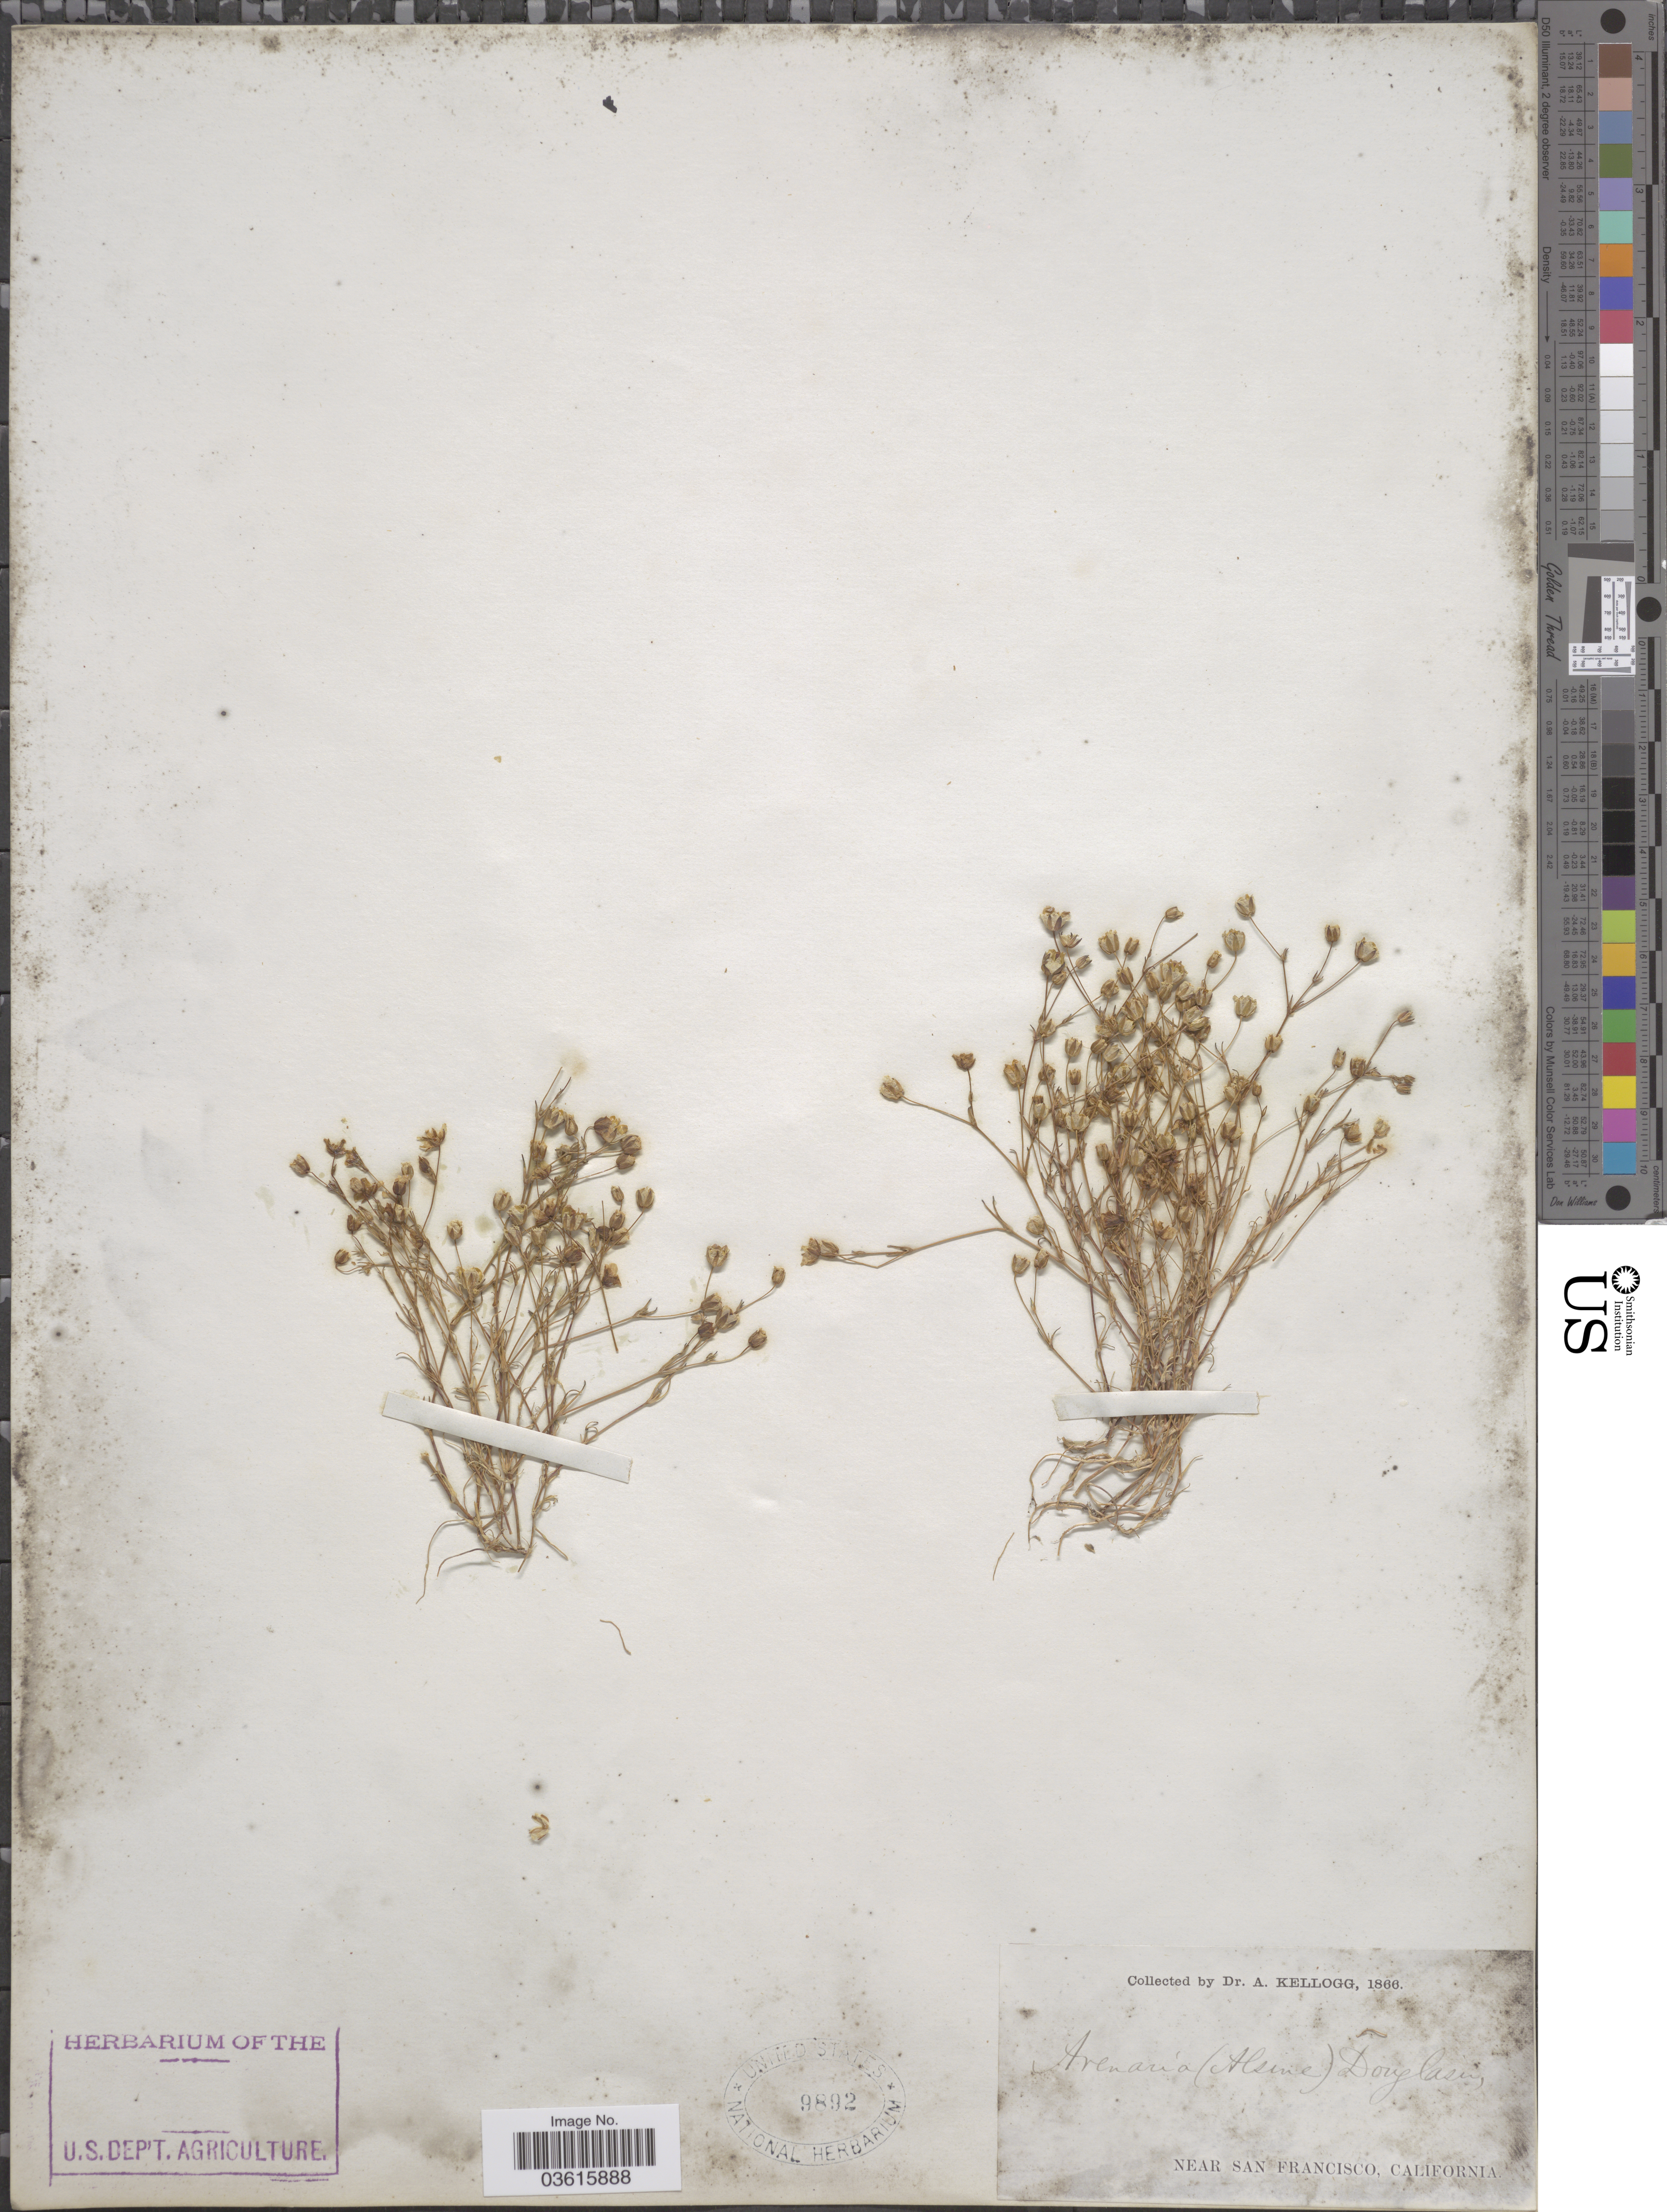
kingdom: Plantae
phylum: Tracheophyta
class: Magnoliopsida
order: Caryophyllales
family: Caryophyllaceae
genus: Minuartia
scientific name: Minuartia douglasii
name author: Mattf.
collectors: A. Kellogg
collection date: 1866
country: United States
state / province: California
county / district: San Francisco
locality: Near San Francisco.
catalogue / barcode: US 9892